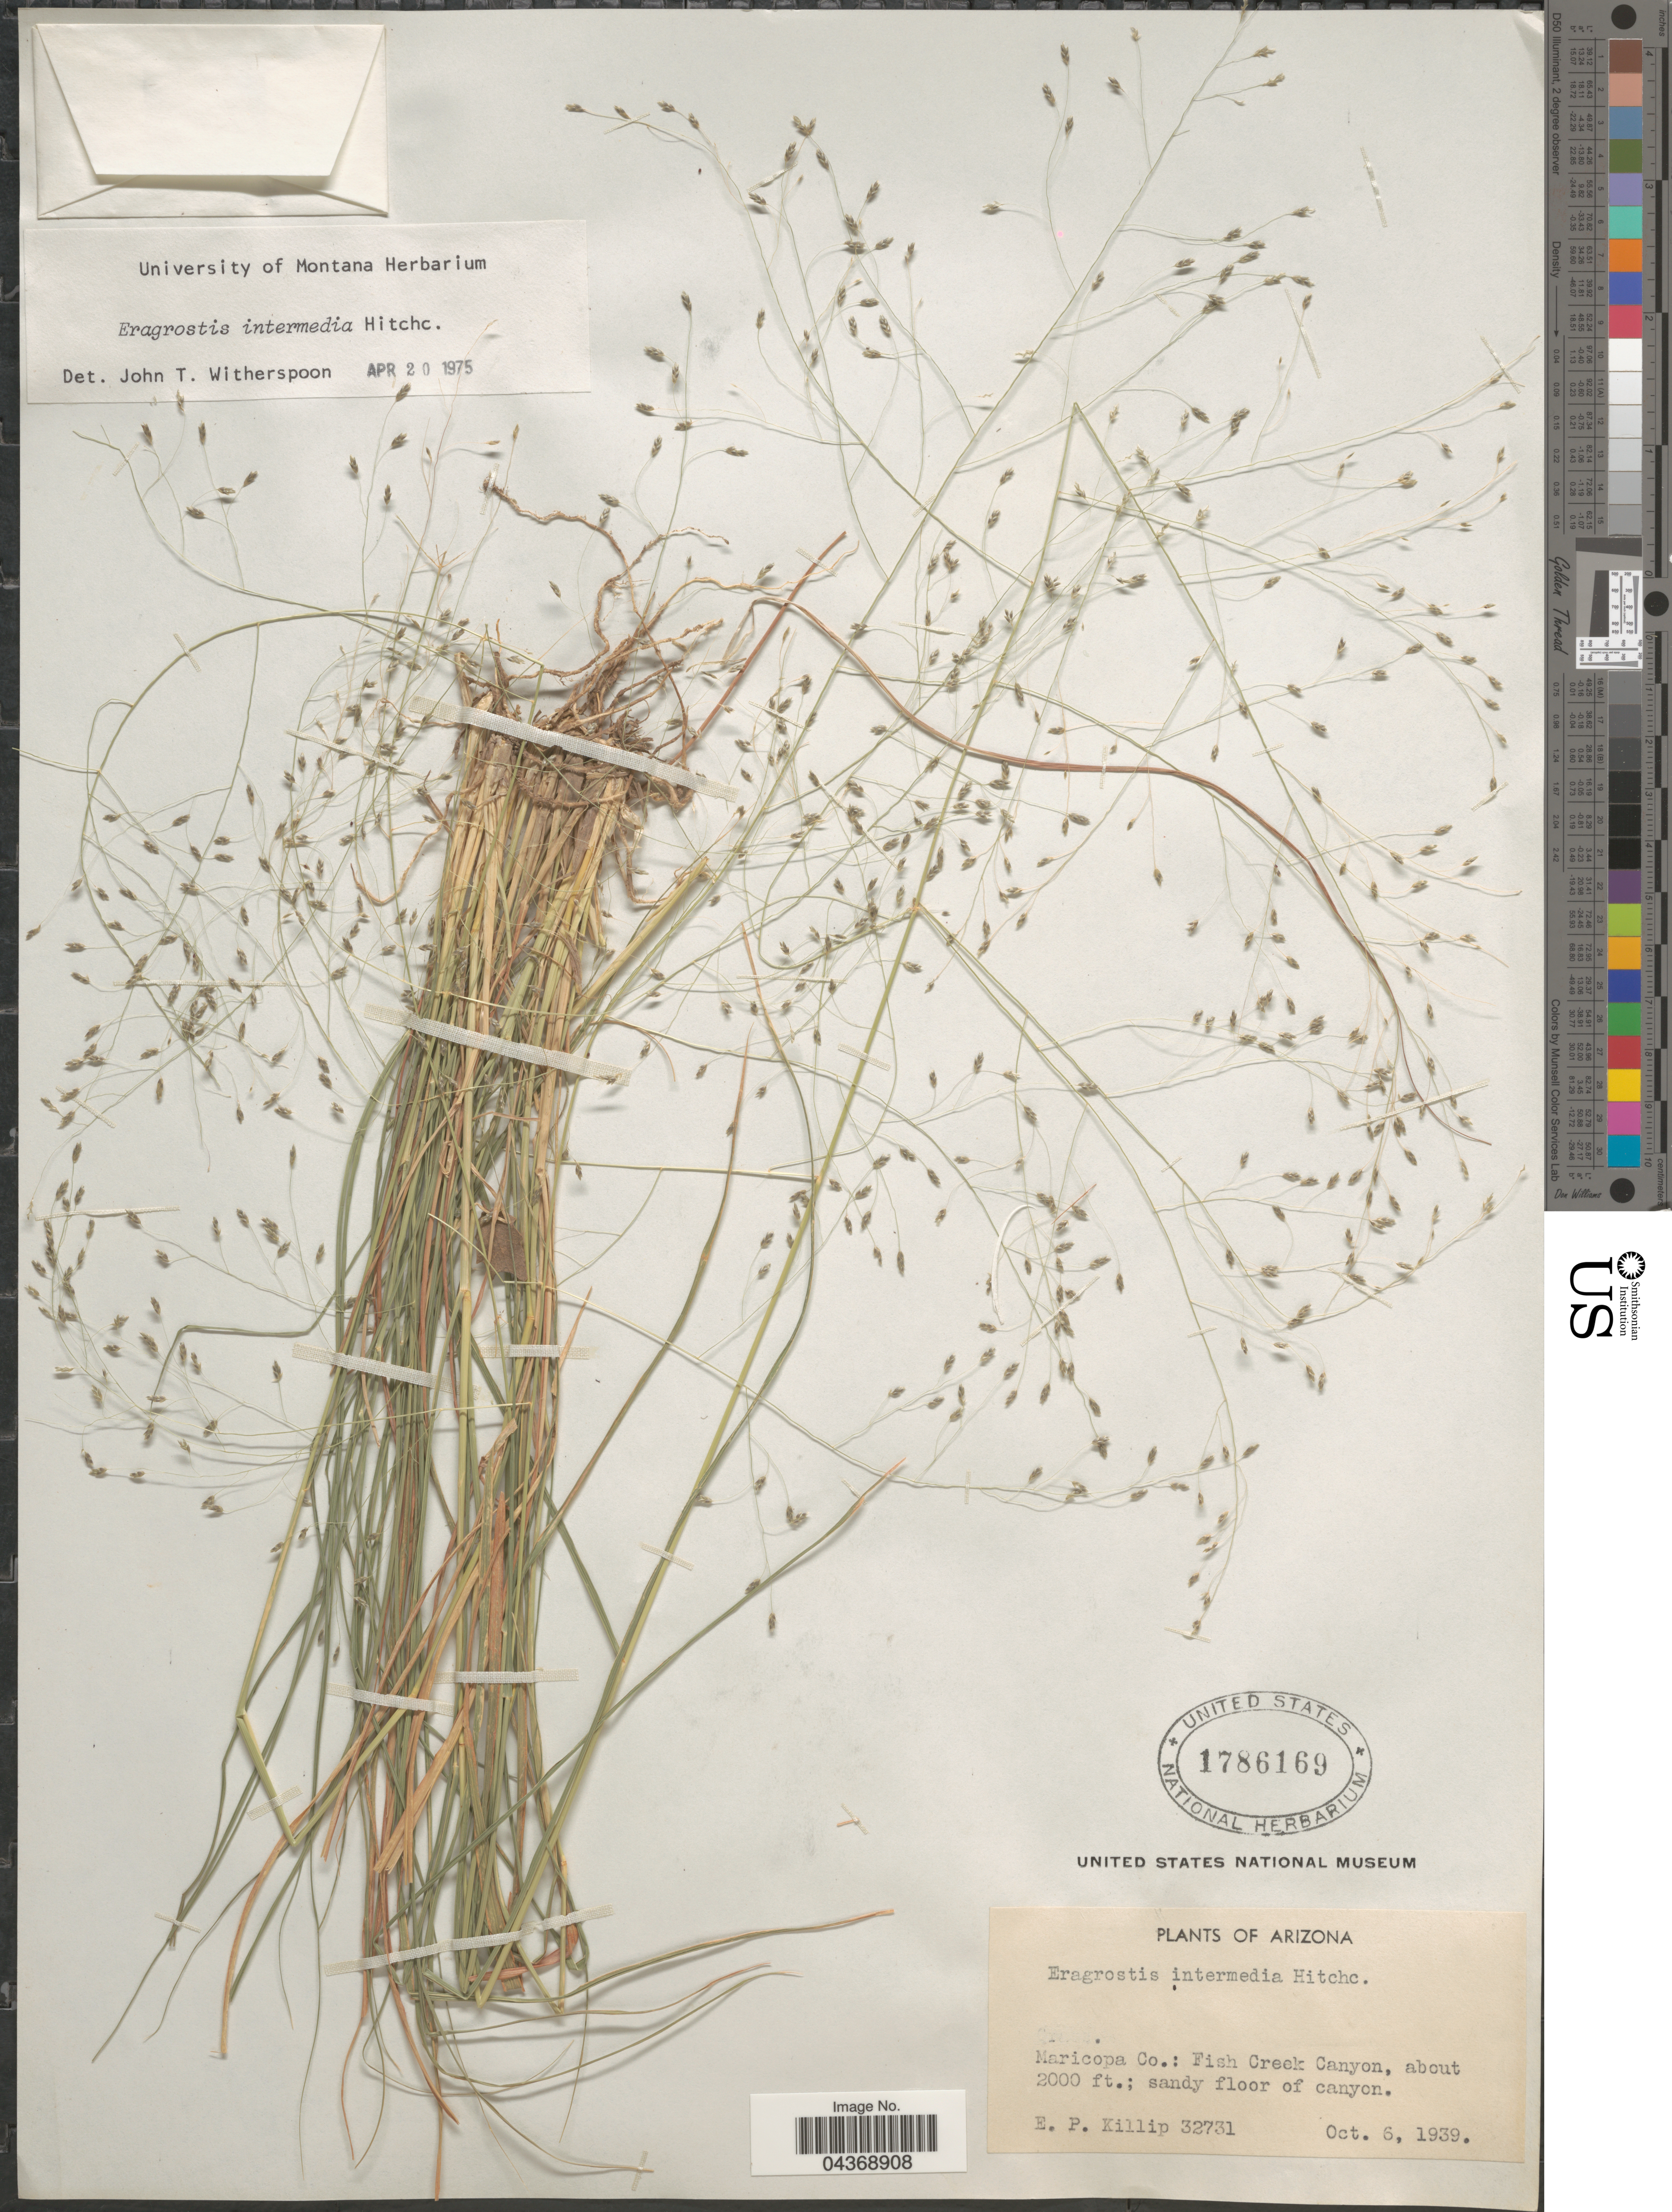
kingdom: Plantae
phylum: Tracheophyta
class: Liliopsida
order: Poales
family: Poaceae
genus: Eragrostis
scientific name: Eragrostis intermedia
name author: Hitchc.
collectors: E. P. Killip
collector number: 32731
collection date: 1939-10-06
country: United States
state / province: Arizona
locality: Maricopa Co.: Fish Creek Canyon.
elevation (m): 610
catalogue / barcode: US 1786169